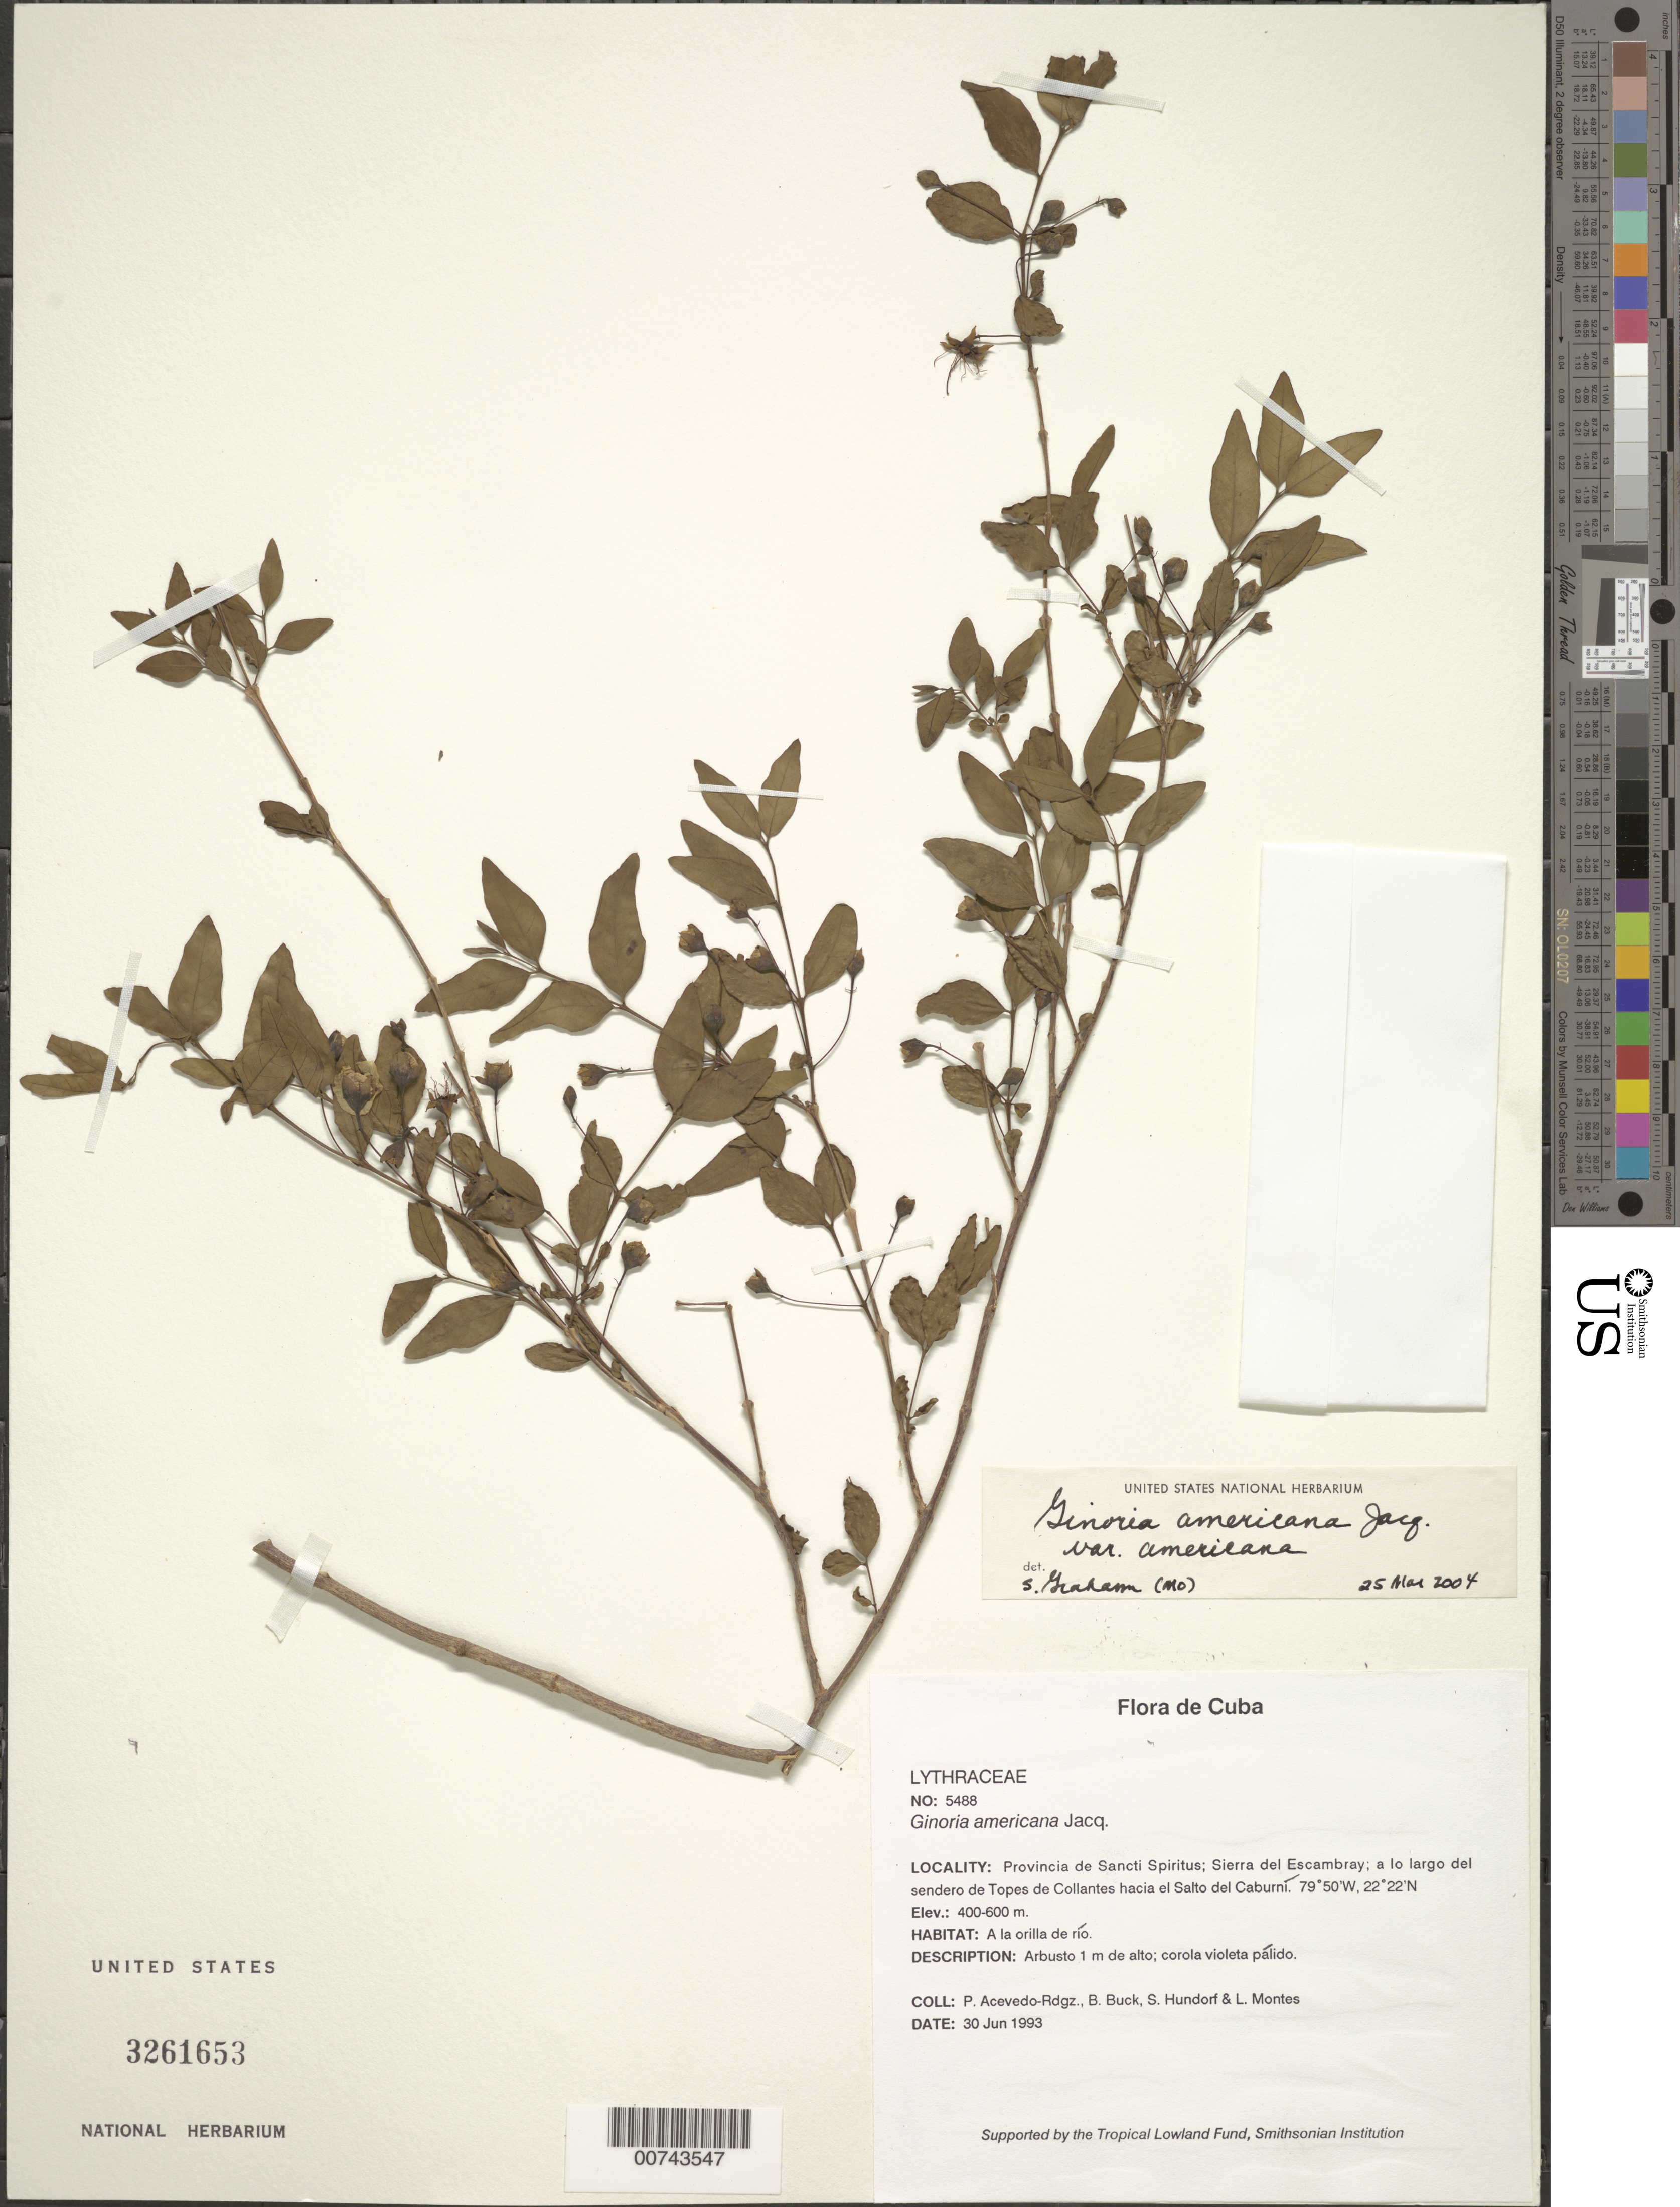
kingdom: Plantae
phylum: Tracheophyta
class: Magnoliopsida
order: Myrtales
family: Lythraceae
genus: Ginoria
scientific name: Ginoria americana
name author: Jacq.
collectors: P. Acevedo-Rodr., B. Buck, S. Hundorf & L. Montes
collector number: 5488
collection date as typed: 30 Jun 1993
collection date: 1993-06-30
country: Cuba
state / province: Sancti Spiritus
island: Cuba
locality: Sierra del Escambray; a lo largo del sendero de Topes de Collantes hacia el Salto del Caburni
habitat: A la orilla de río.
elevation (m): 400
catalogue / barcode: US 3261653